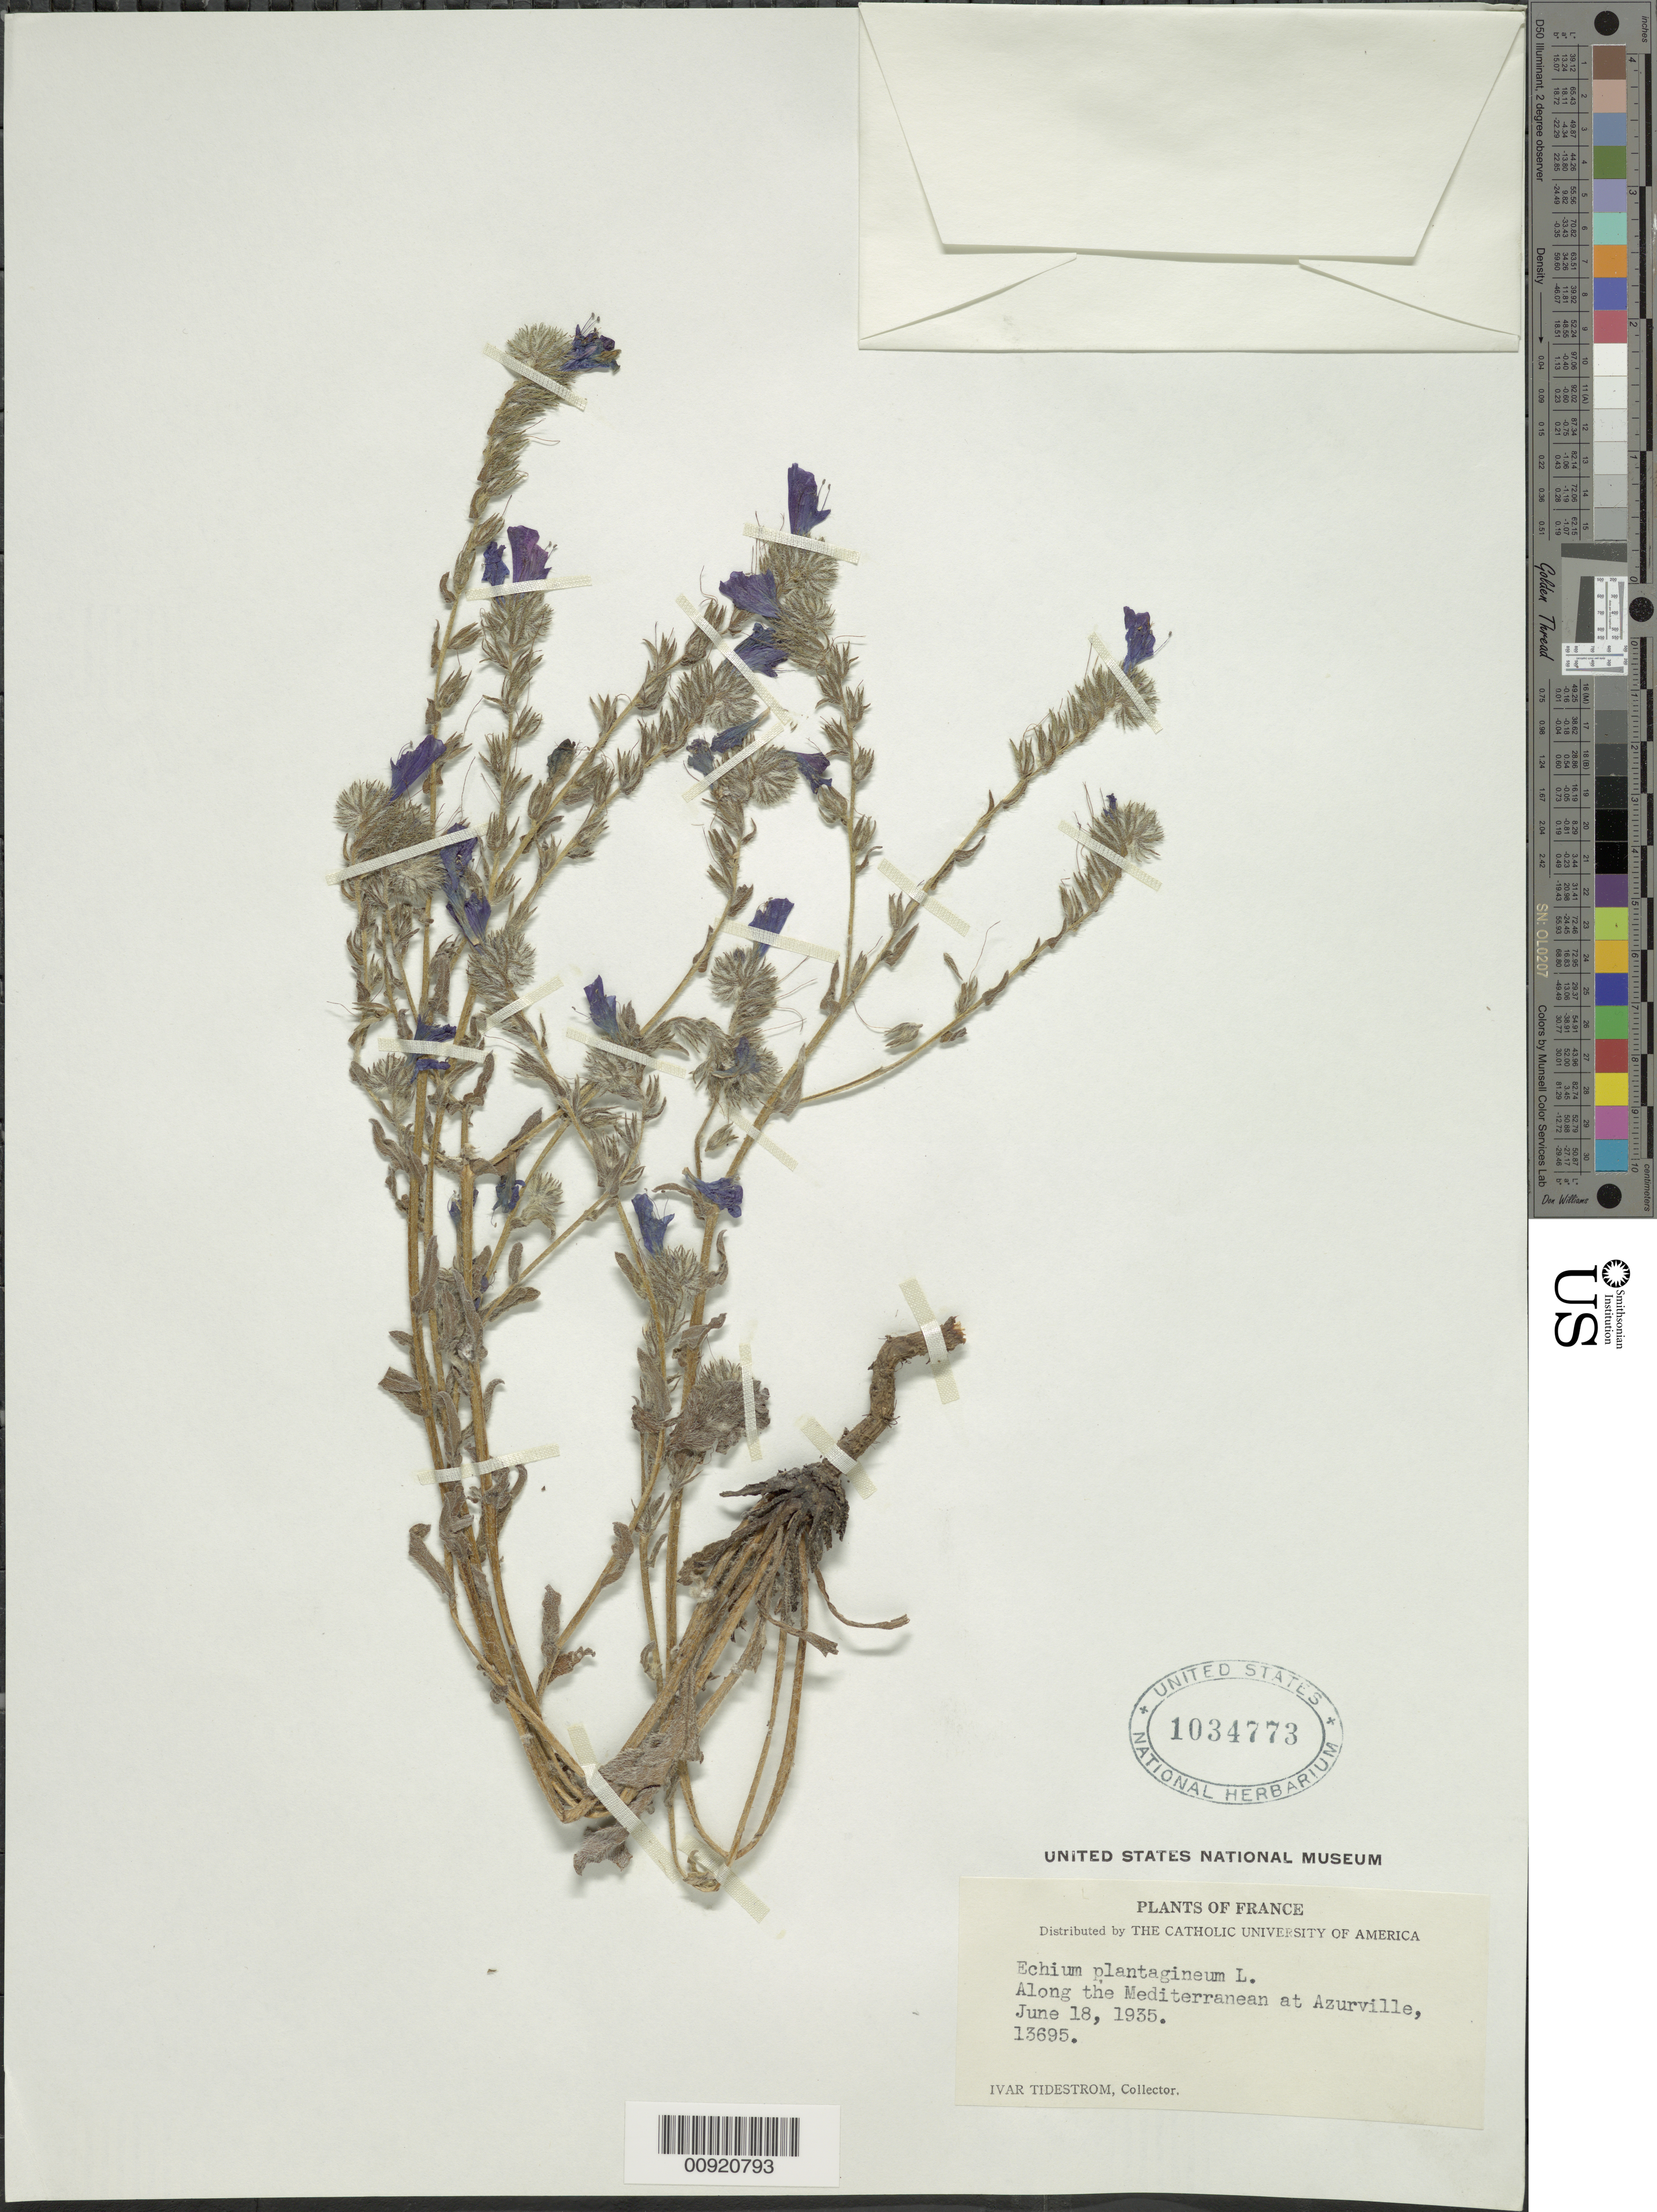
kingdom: Plantae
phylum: Tracheophyta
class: Magnoliopsida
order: Boraginales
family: Boraginaceae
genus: Echium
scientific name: Echium plantagineum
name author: L.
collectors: I. F. Tidestrom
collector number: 13695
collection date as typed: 18 Jun 1935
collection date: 1935-06-18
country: France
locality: Along the Mediterranean at Azurville.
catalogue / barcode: US 1034773